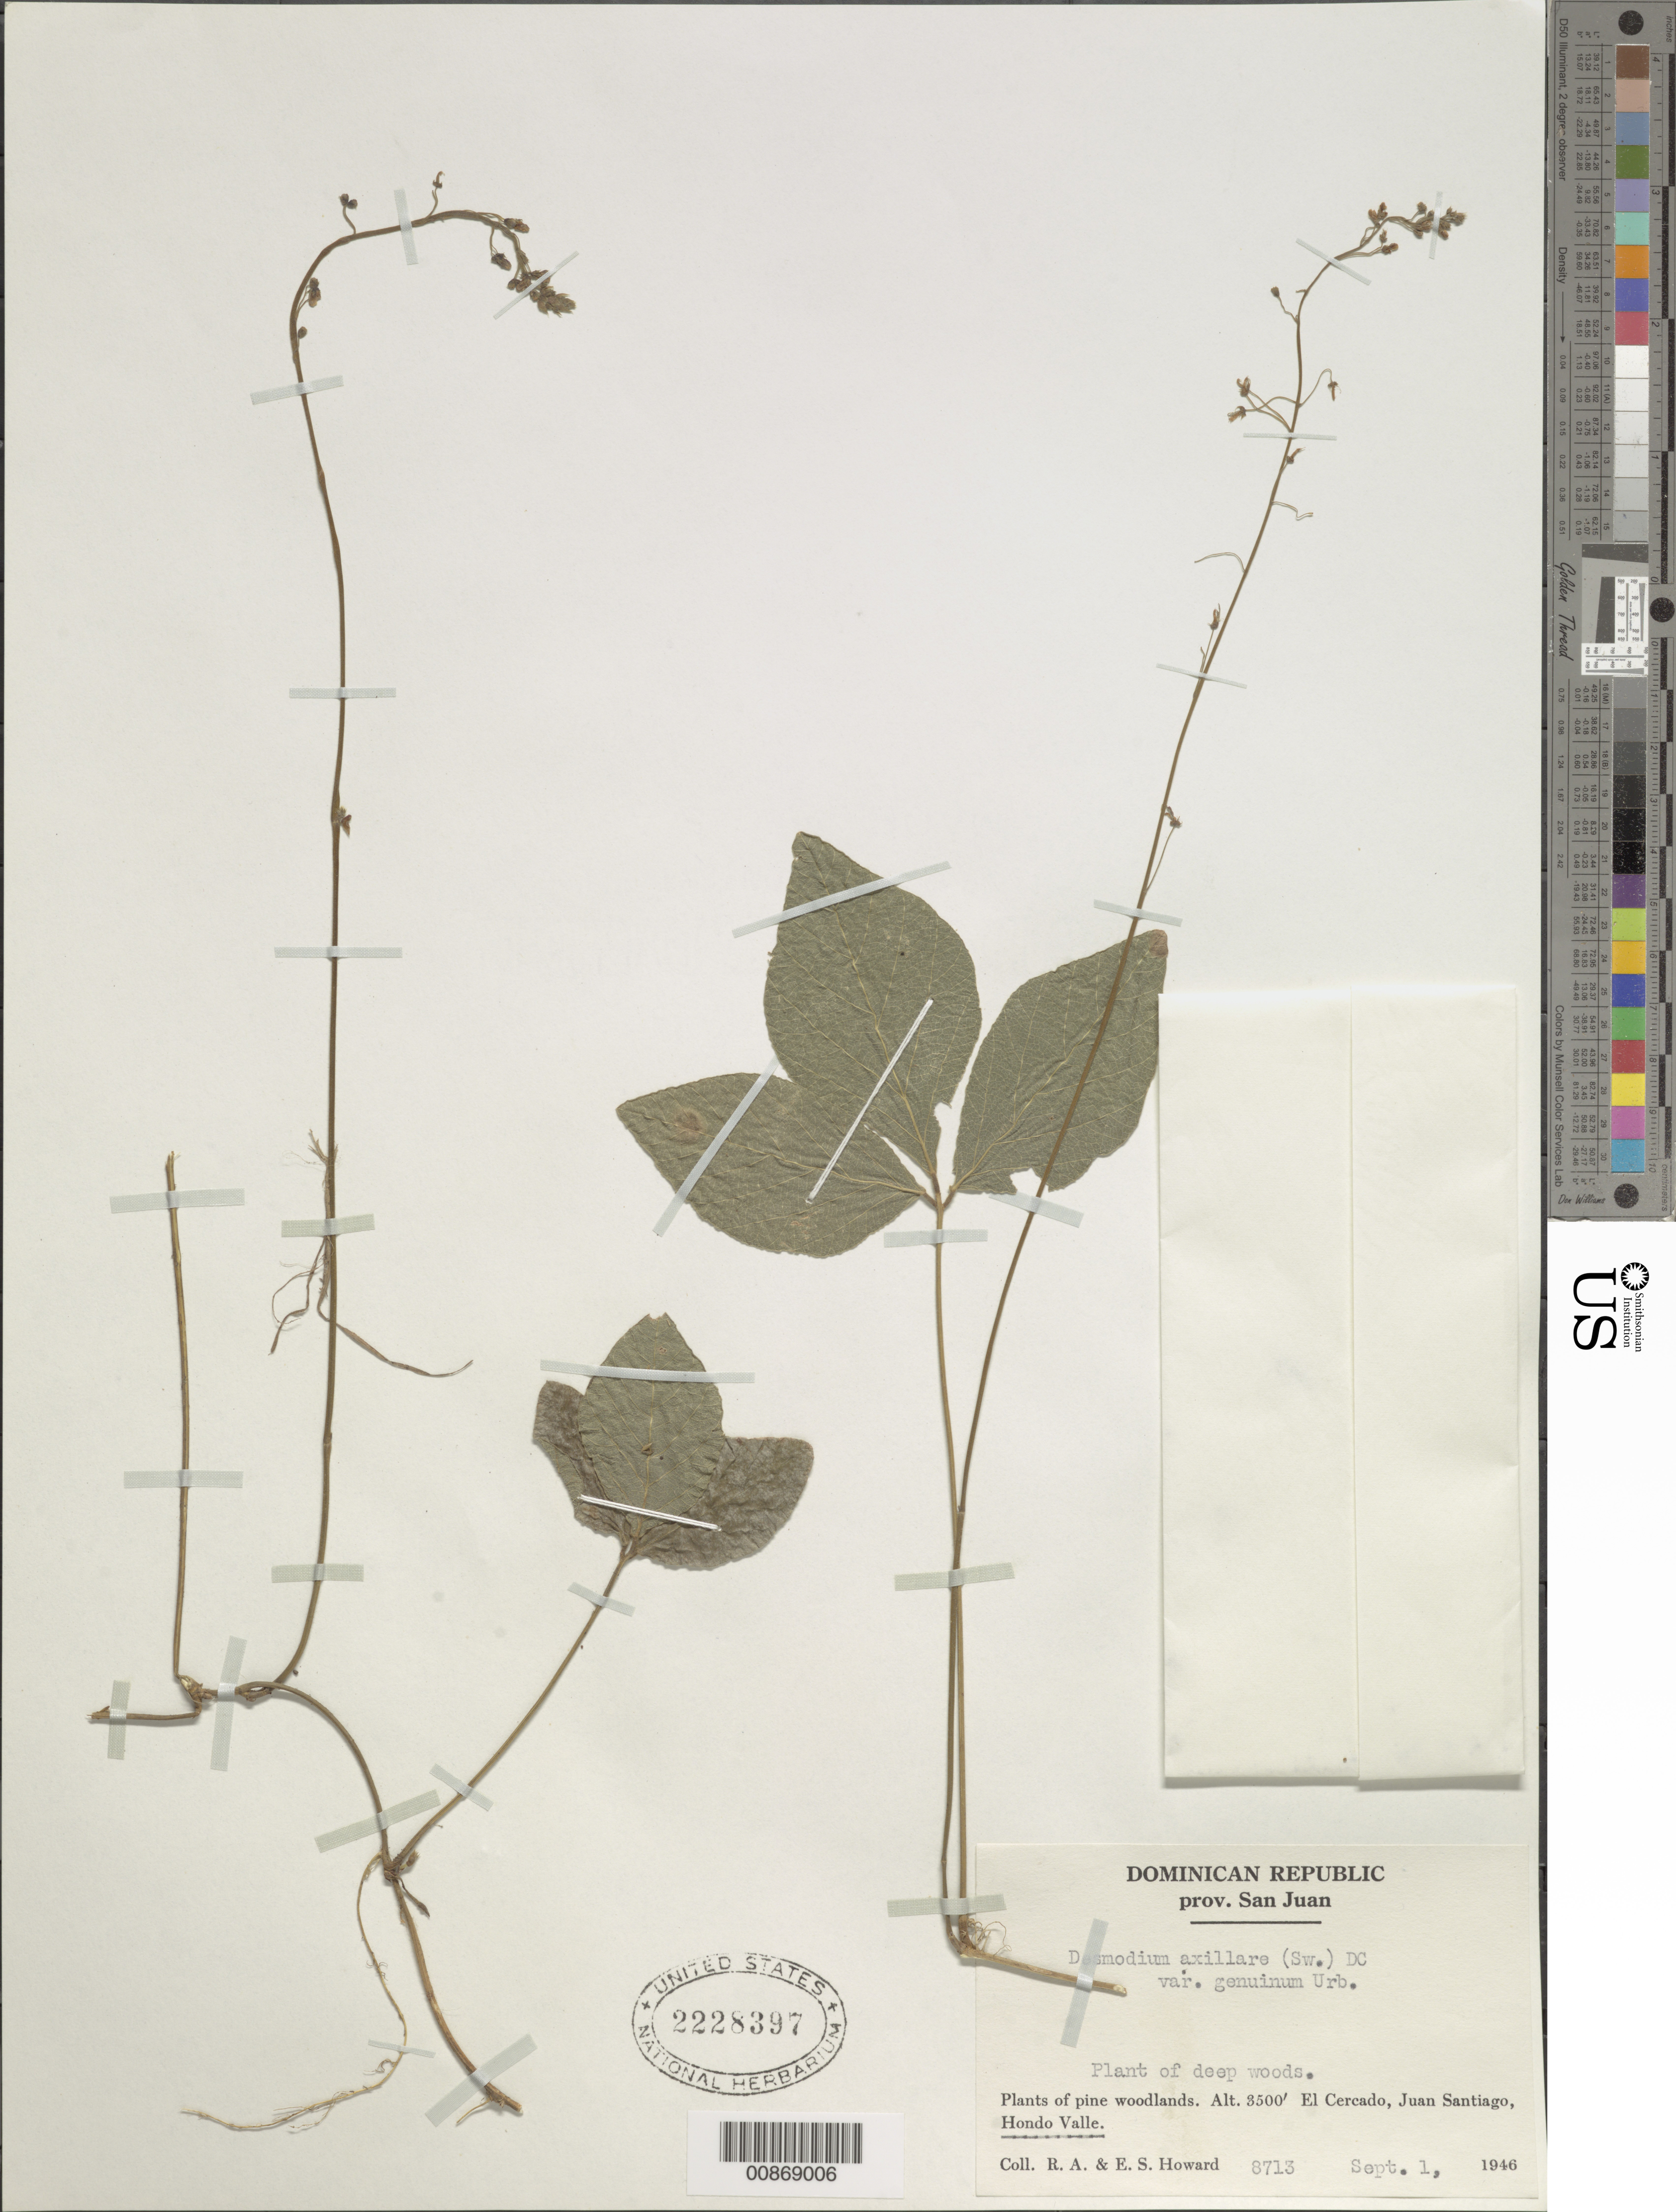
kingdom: Plantae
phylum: Tracheophyta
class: Magnoliopsida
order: Fabales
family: Fabaceae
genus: Desmodium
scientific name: Desmodium axillare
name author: (Sw.) DC.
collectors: R. A. Howard & E. S. Howard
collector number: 8713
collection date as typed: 01 Sep 1946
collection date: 1946-09-01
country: Dominican Republic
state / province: San Juan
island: Hispaniola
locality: Hondo Valle.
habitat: Plant of deep woods. Plants of pine woodlands.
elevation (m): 1067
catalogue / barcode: US 2228397